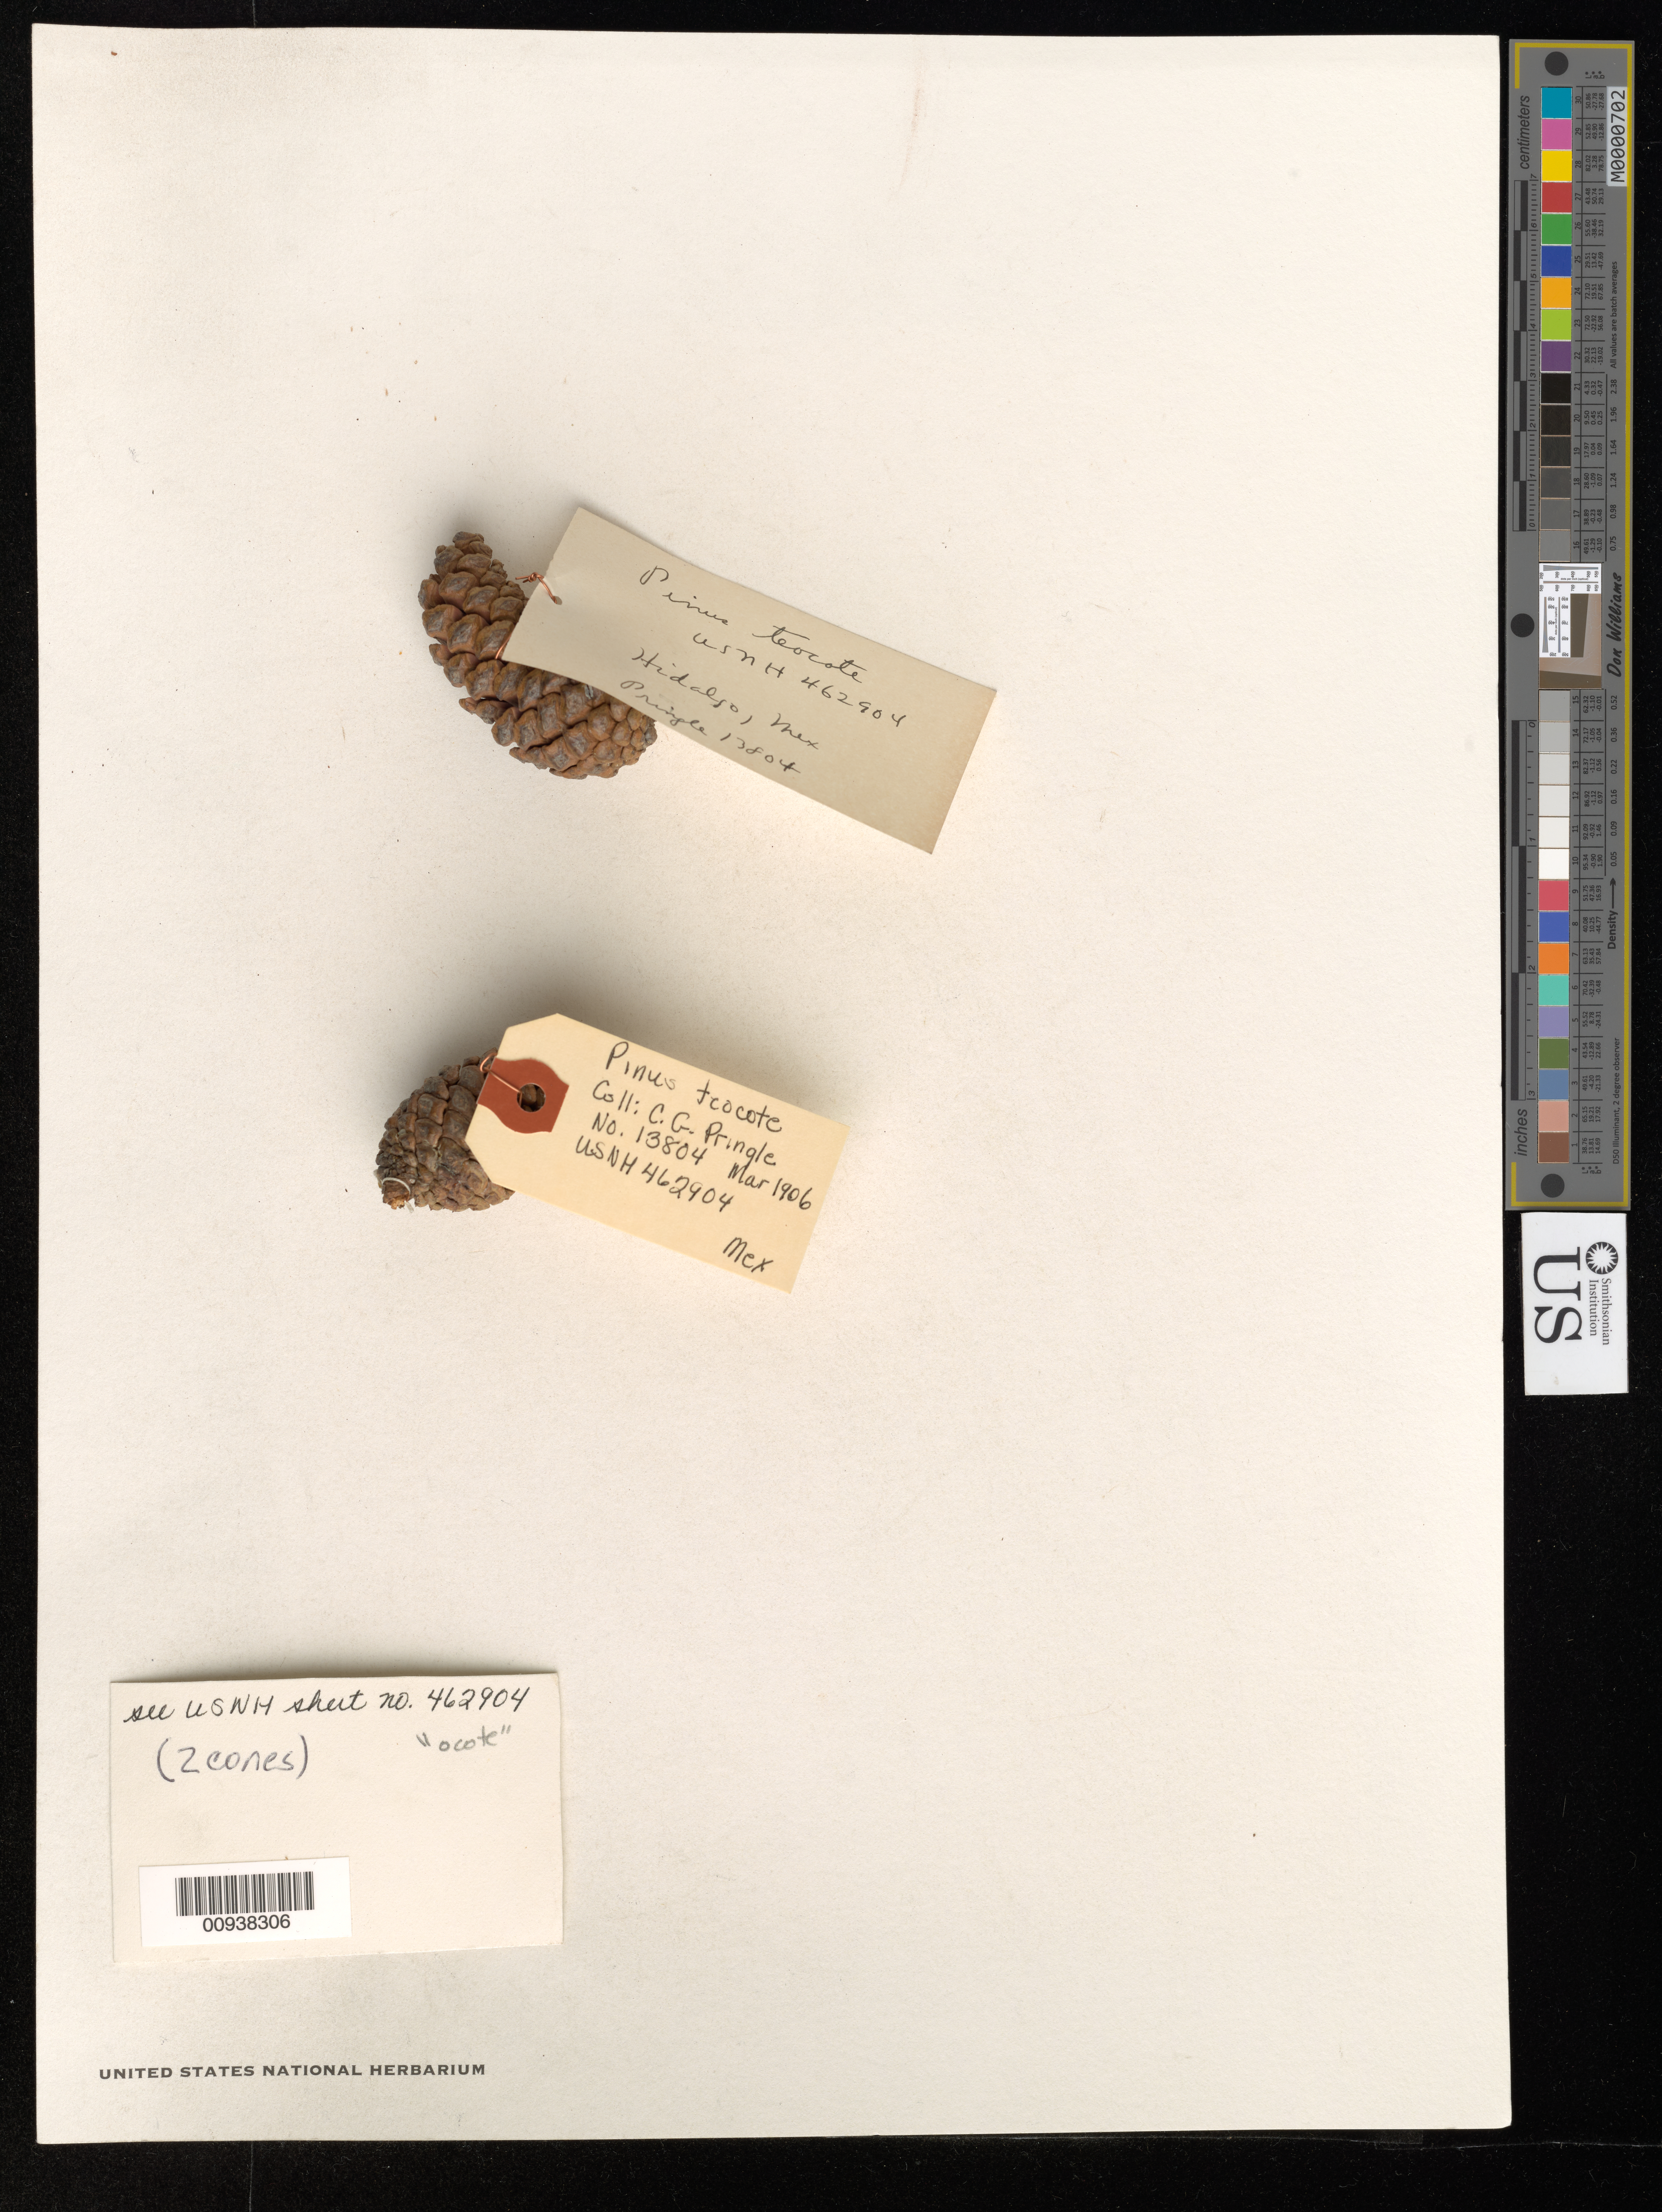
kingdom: Plantae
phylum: Tracheophyta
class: Pinopsida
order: Pinales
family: Pinaceae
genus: Pinus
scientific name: Pinus teocote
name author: Schltdl. & Cham.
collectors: C. G. Pringle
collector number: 13804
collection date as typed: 12 Sep 1906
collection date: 1906-09-12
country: Mexico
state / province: Hidalgo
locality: Near Cuyamaloya Station.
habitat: Hills.